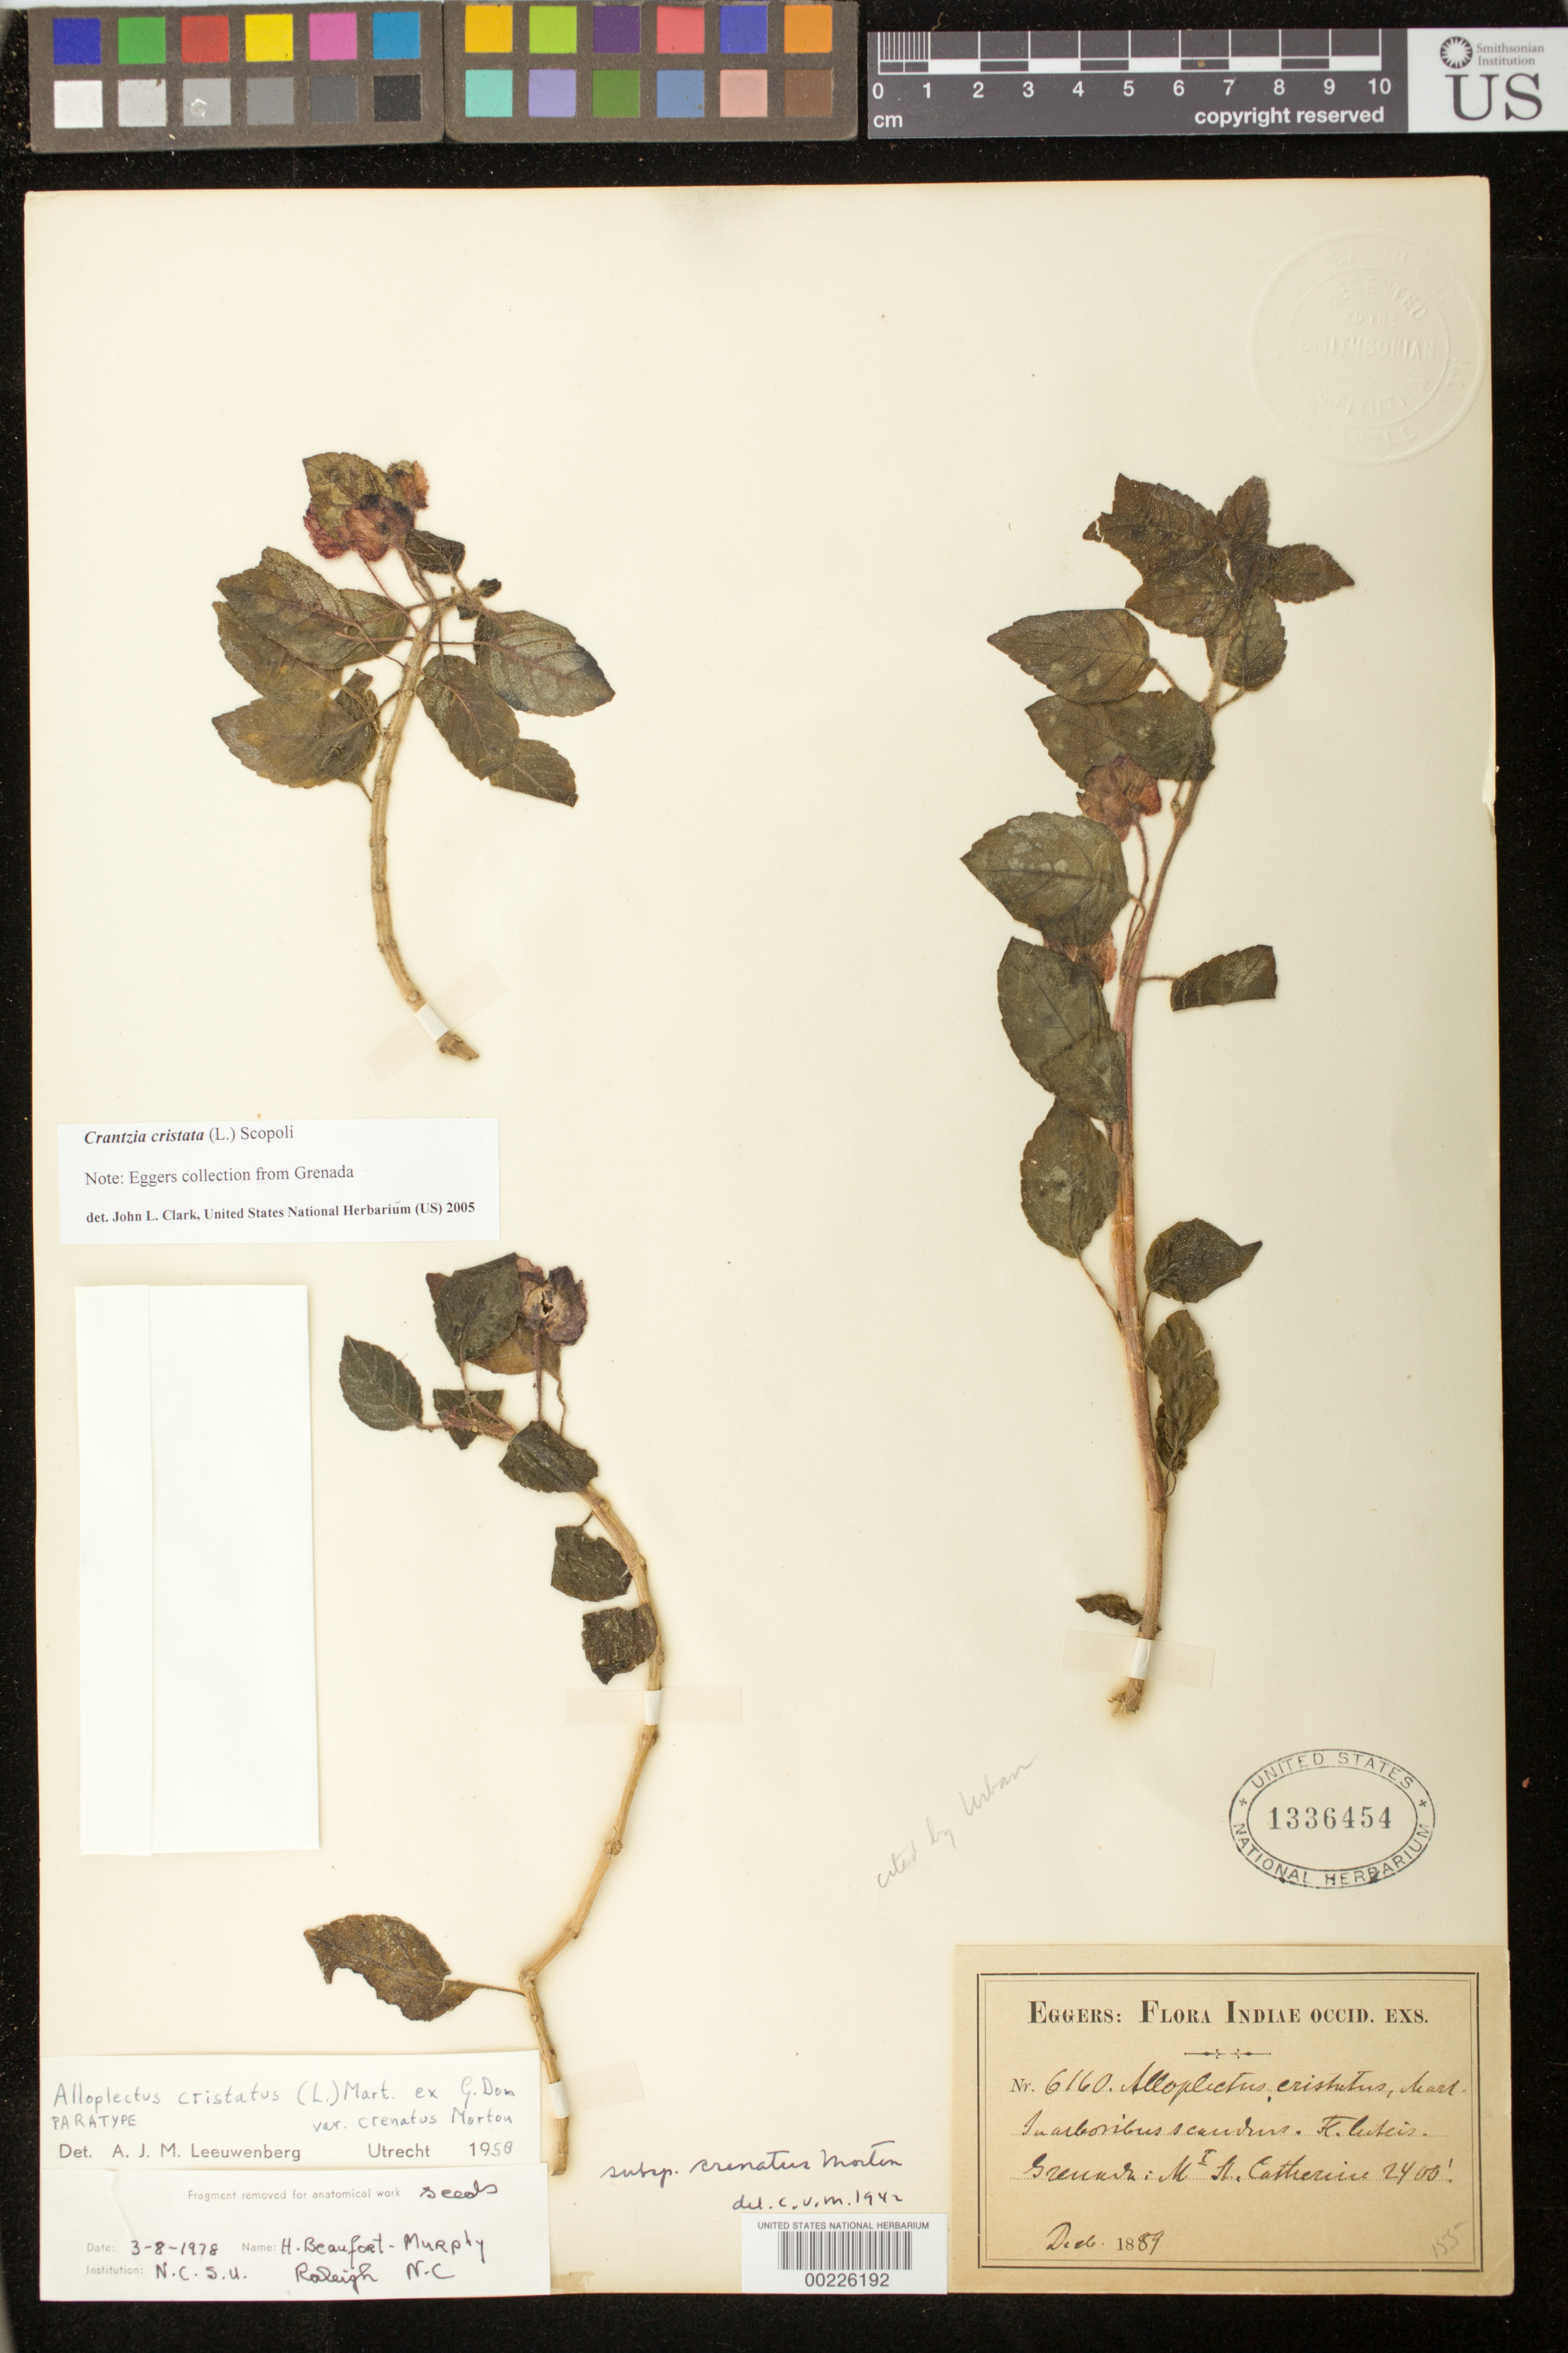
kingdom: Plantae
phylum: Tracheophyta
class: Magnoliopsida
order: Lamiales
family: Gesneriaceae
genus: Crantzia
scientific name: Crantzia cristata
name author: (L.) Scop. ex Fritsch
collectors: H. F. A. von Eggers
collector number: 6160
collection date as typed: Dec 1889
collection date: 1889-12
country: Grenada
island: Grenada I.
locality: Mt St Catherine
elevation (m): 732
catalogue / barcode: US 1336454